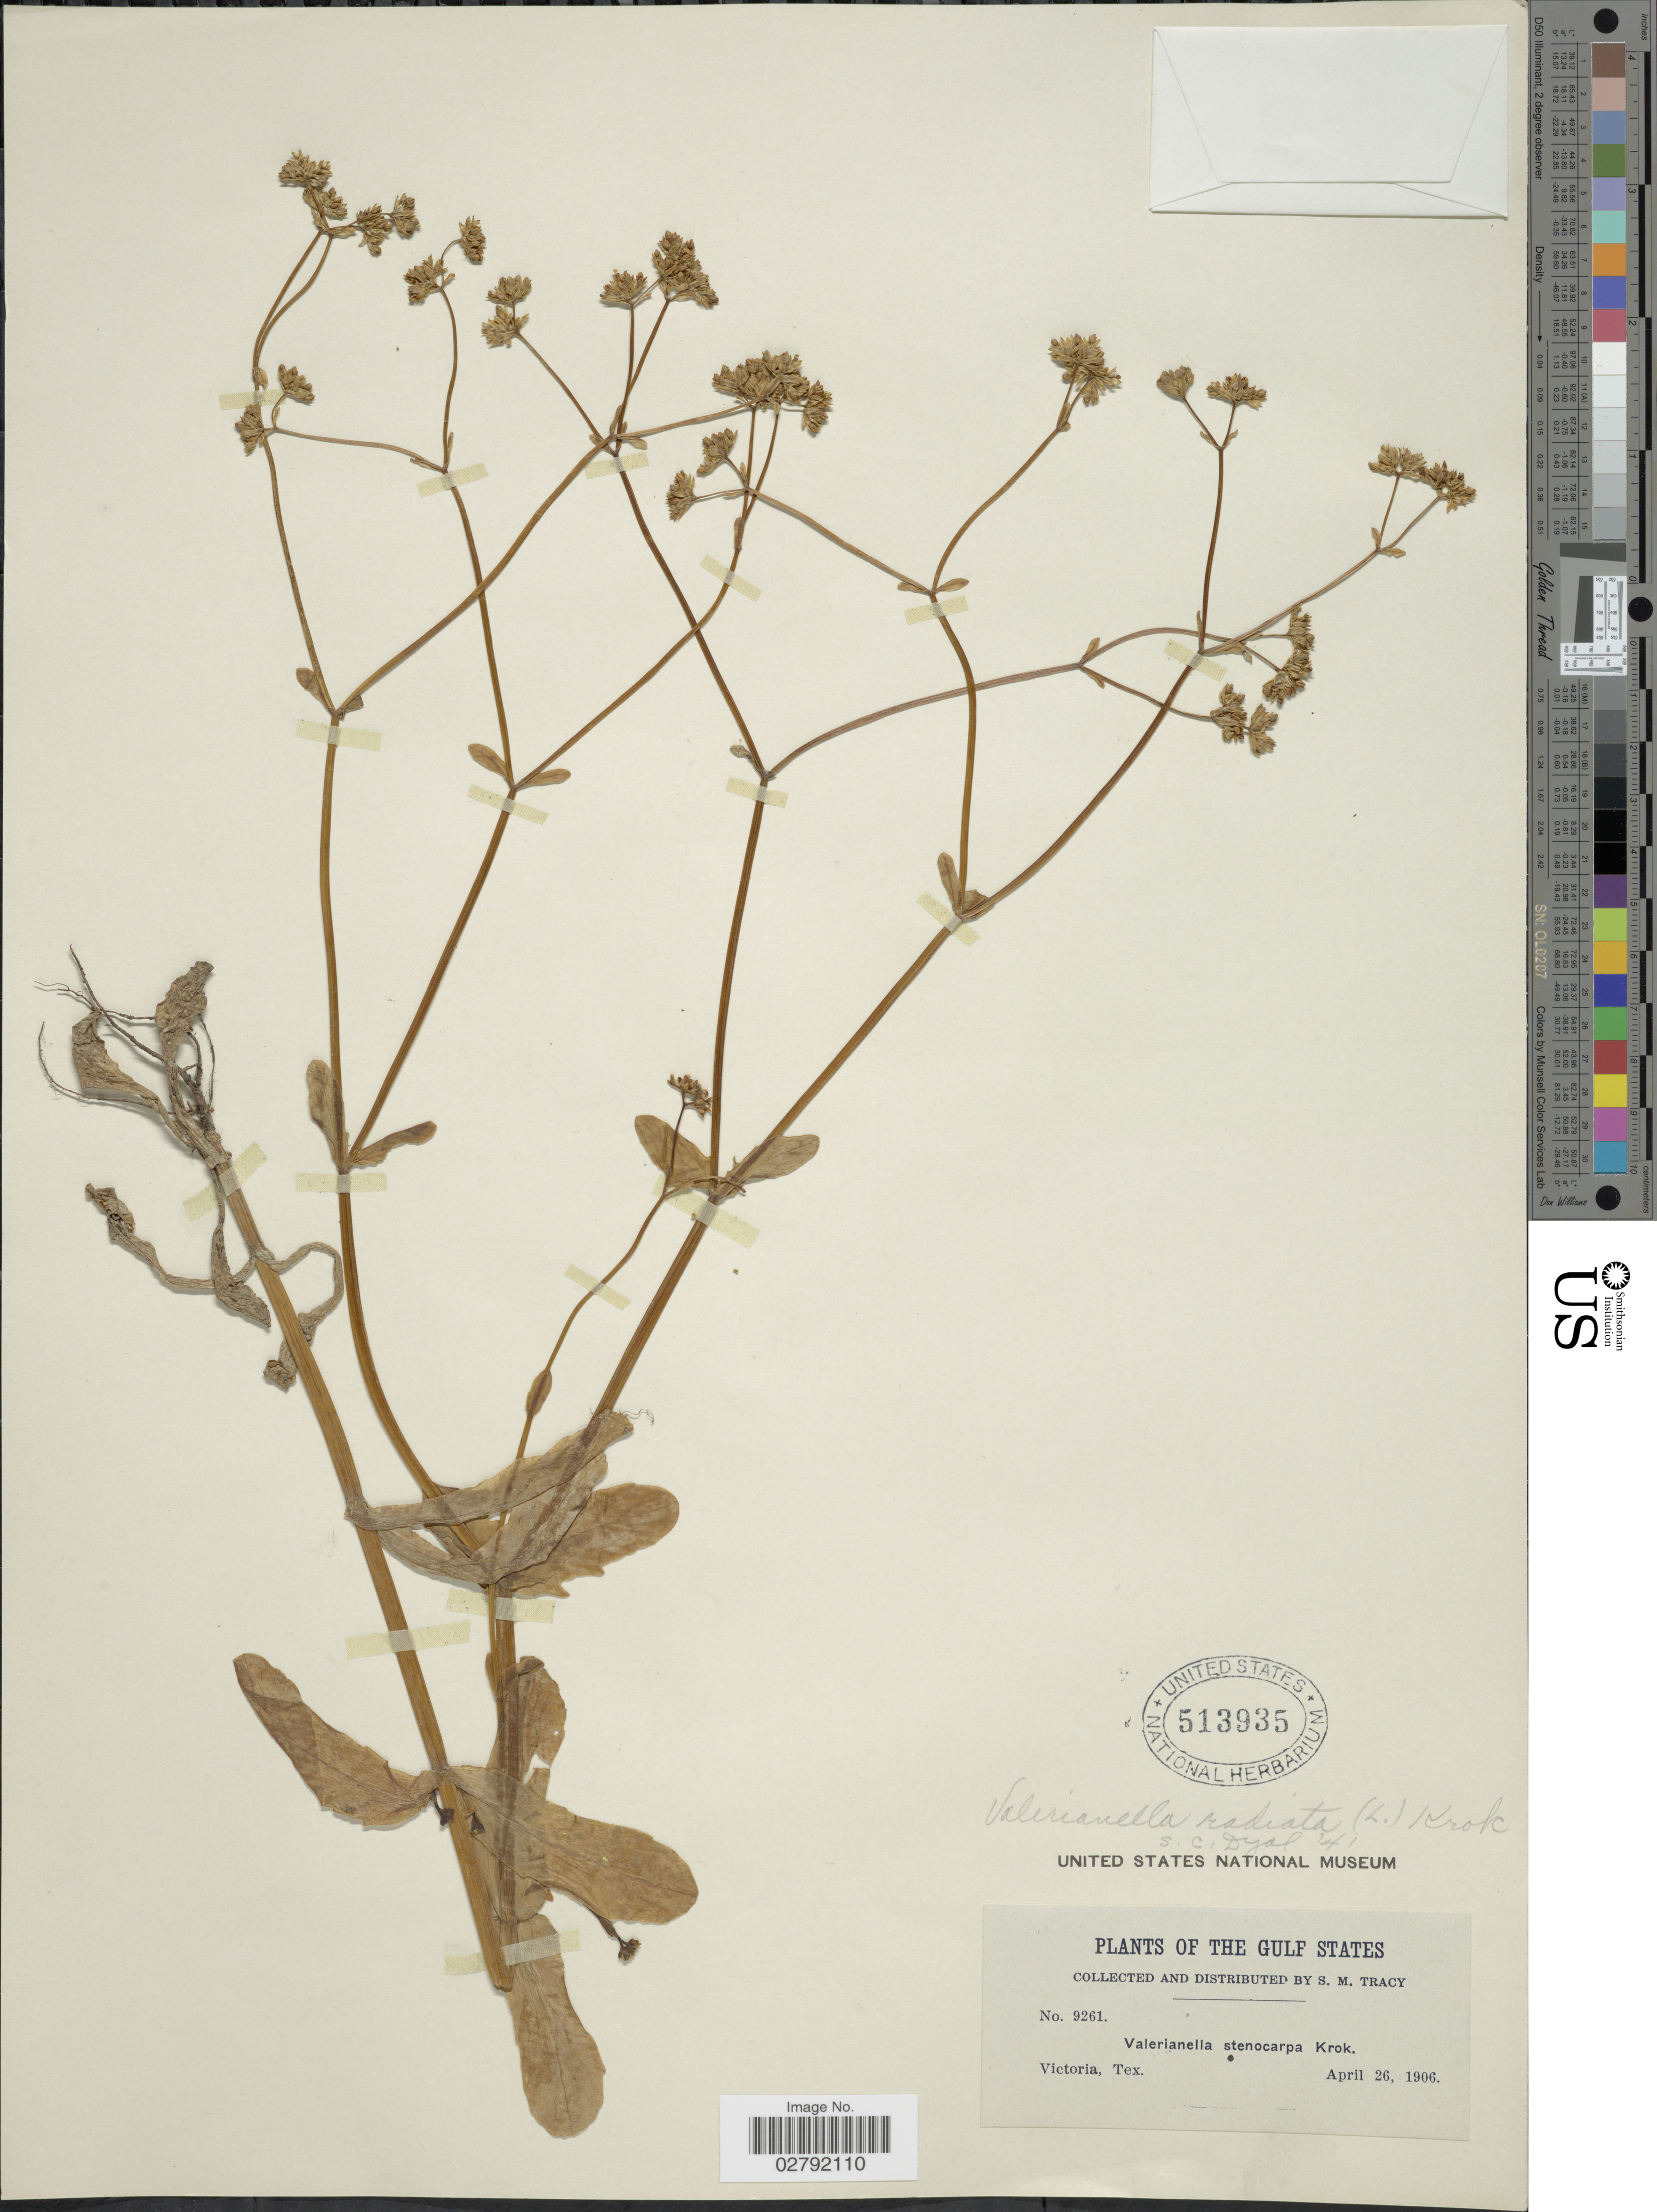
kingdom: Plantae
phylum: Tracheophyta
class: Magnoliopsida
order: Dipsacales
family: Caprifoliaceae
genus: Valerianella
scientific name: Valerianella radiata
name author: (L.) Dufr.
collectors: S. M. Tracy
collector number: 9261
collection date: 1906-04-26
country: United States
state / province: Texas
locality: The Gulf States. Victoria.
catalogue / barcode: US 513935